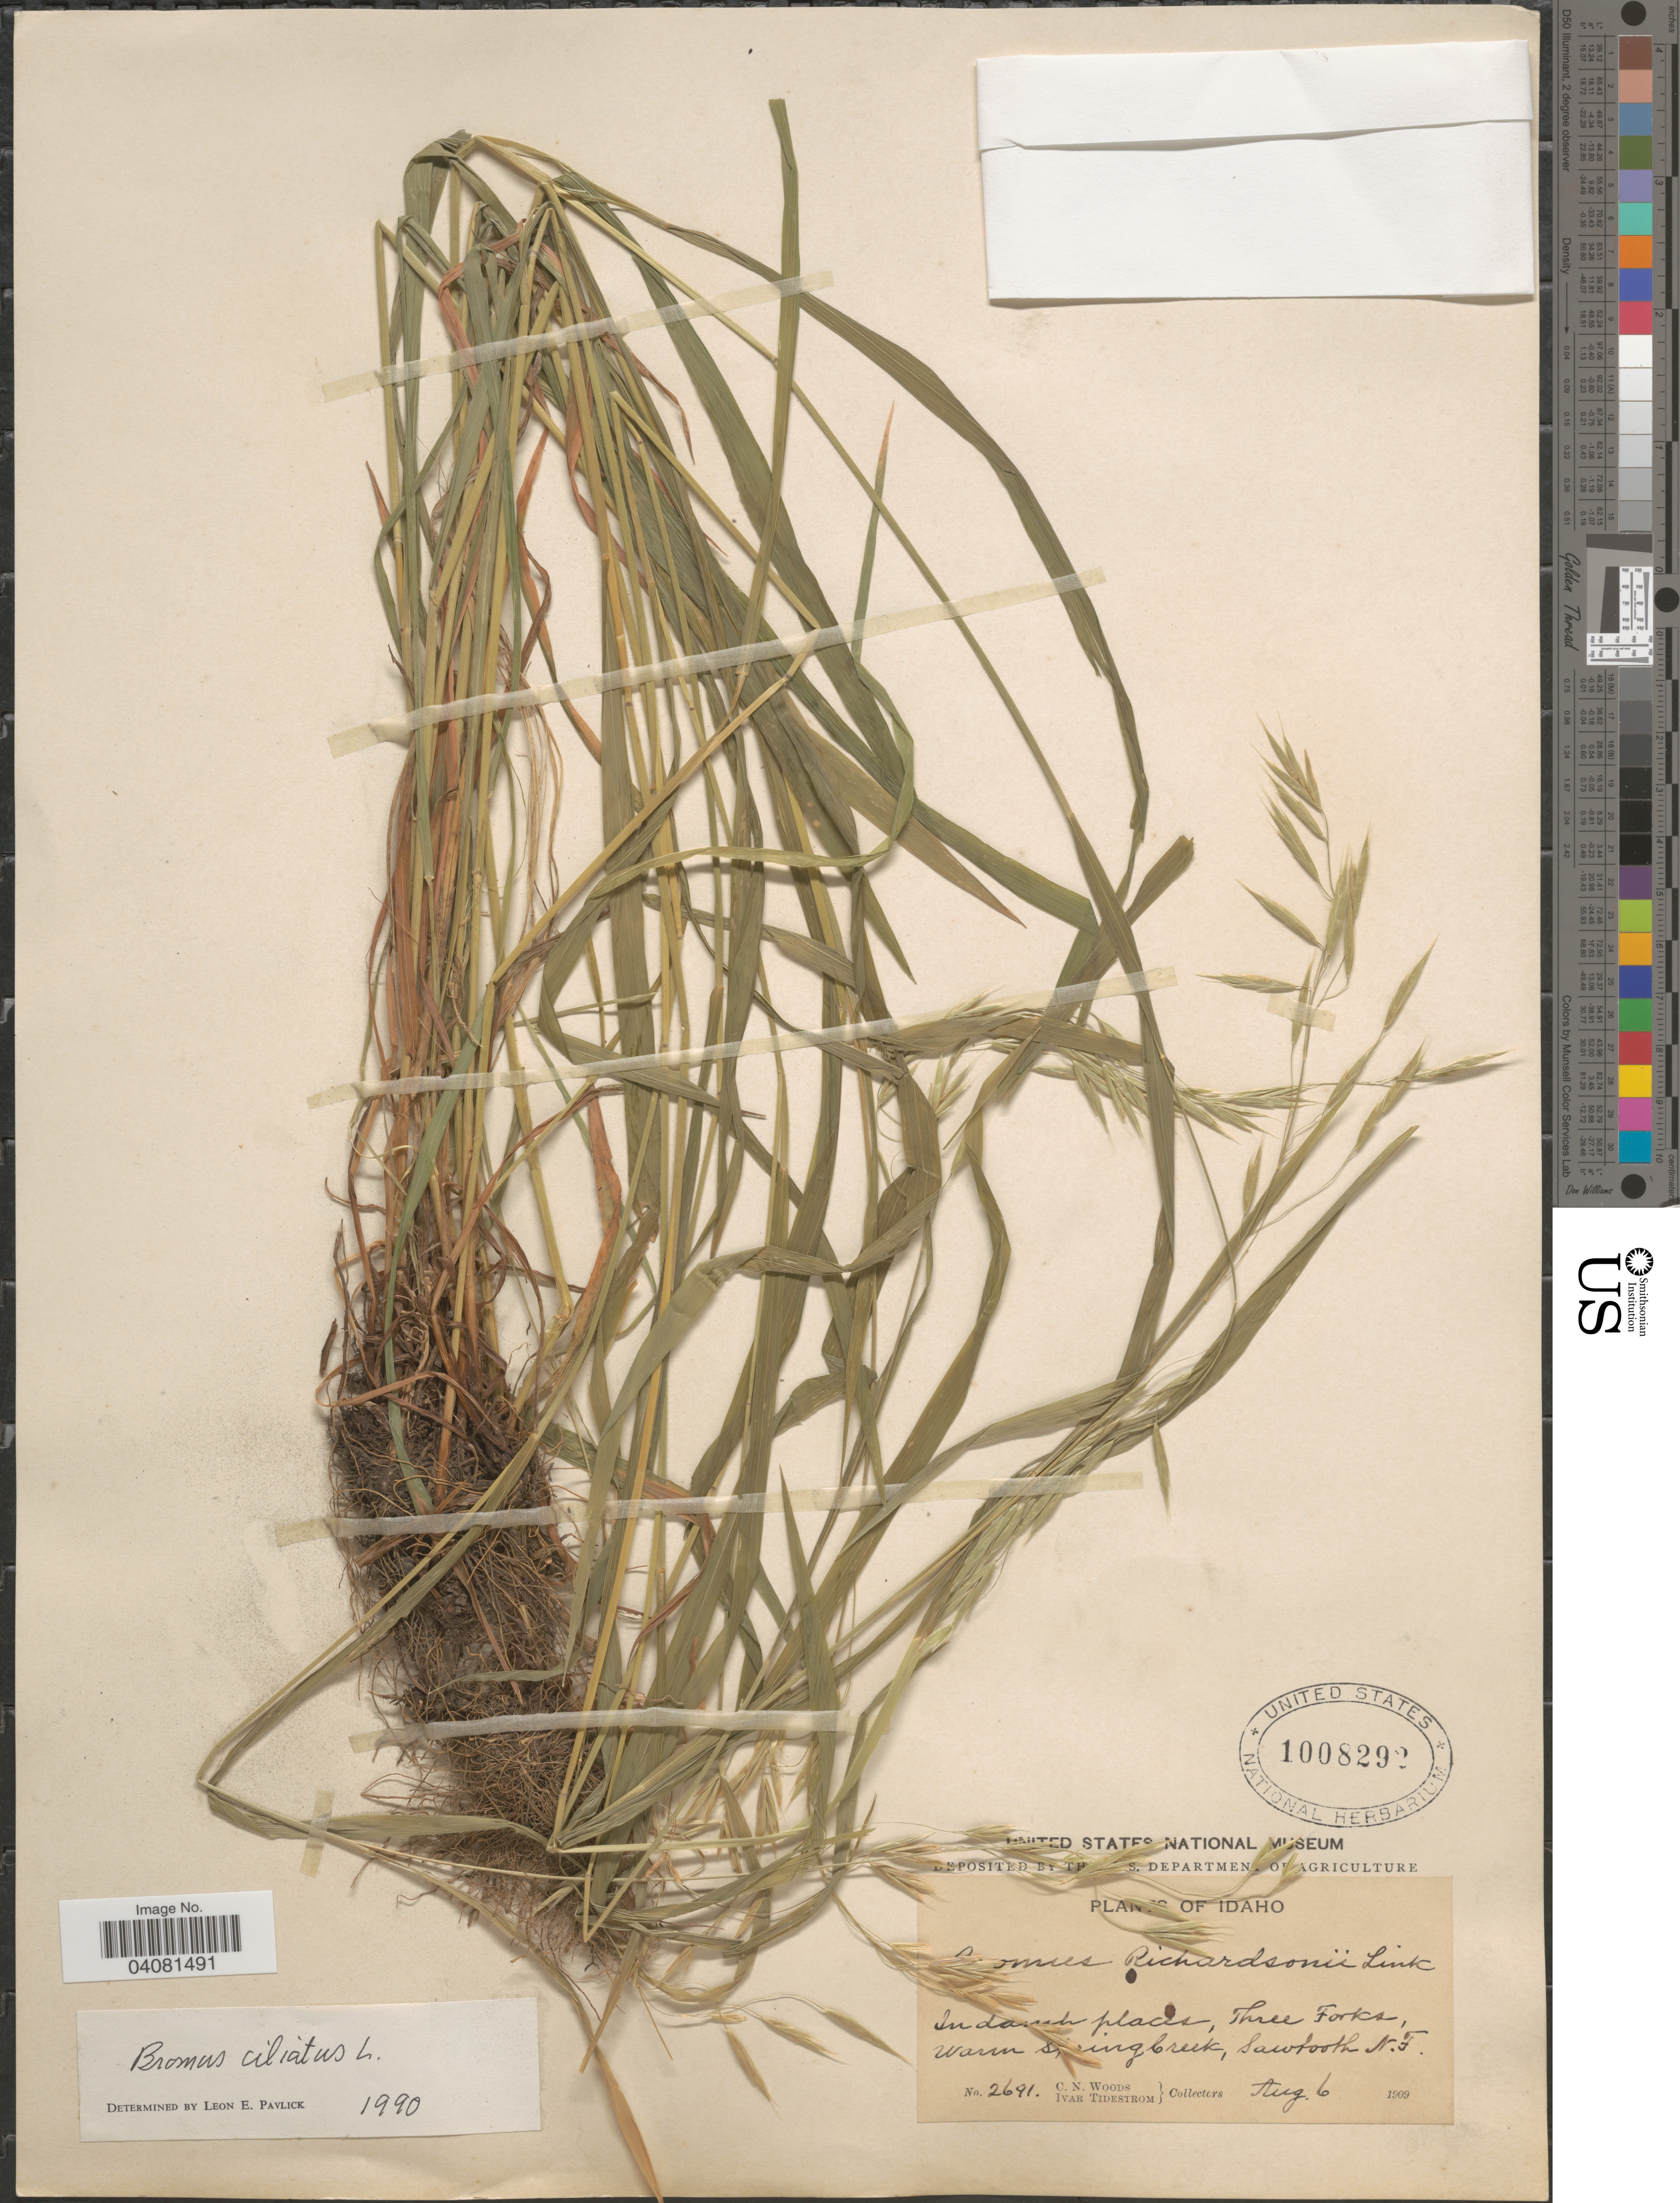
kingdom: Plantae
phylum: Tracheophyta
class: Liliopsida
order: Poales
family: Poaceae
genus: Bromus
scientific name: Bromus ciliatus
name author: L.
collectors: C. Woods & I. F. Tidestrom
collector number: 2691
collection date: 1909-08-06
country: United States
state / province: Idaho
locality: In damp places, Three Forks, Warm Spring Creek, Sawtooth N.F.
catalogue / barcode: US 1008292